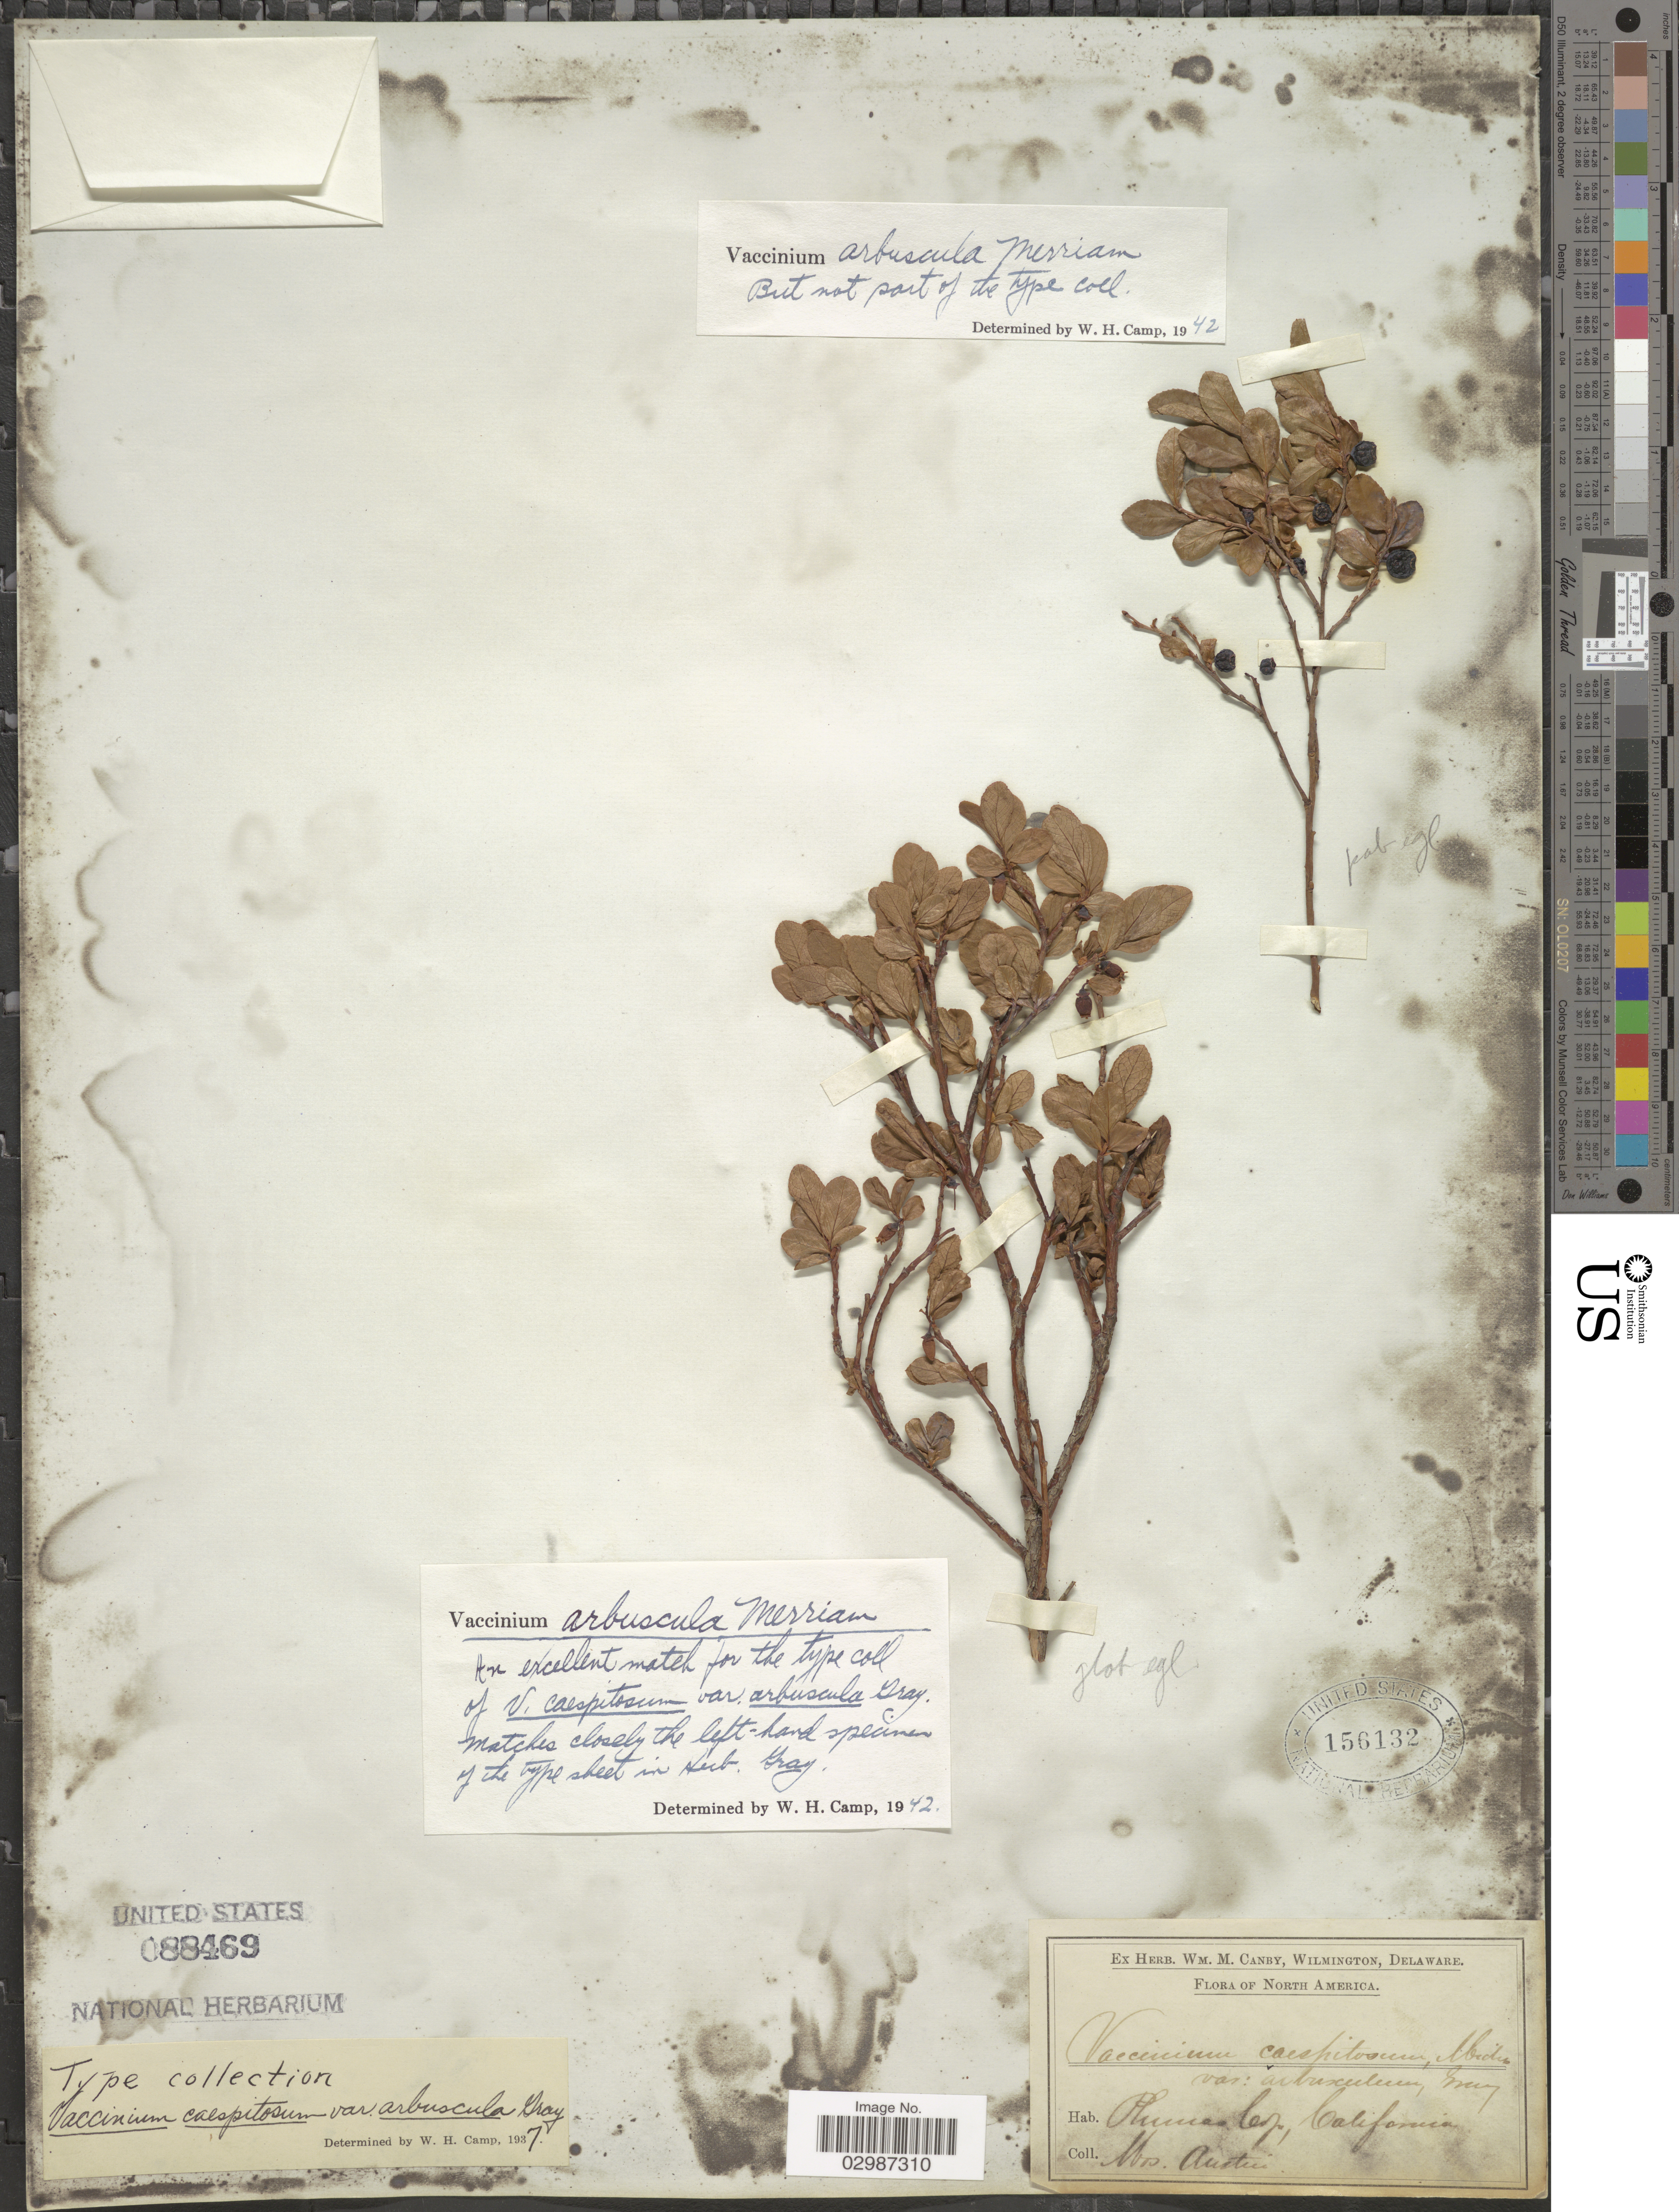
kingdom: Plantae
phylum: Tracheophyta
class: Magnoliopsida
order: Ericales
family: Ericaceae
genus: Vaccinium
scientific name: Vaccinium arbuscula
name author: (A. Gray) Merriam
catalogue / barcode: US 88469-2